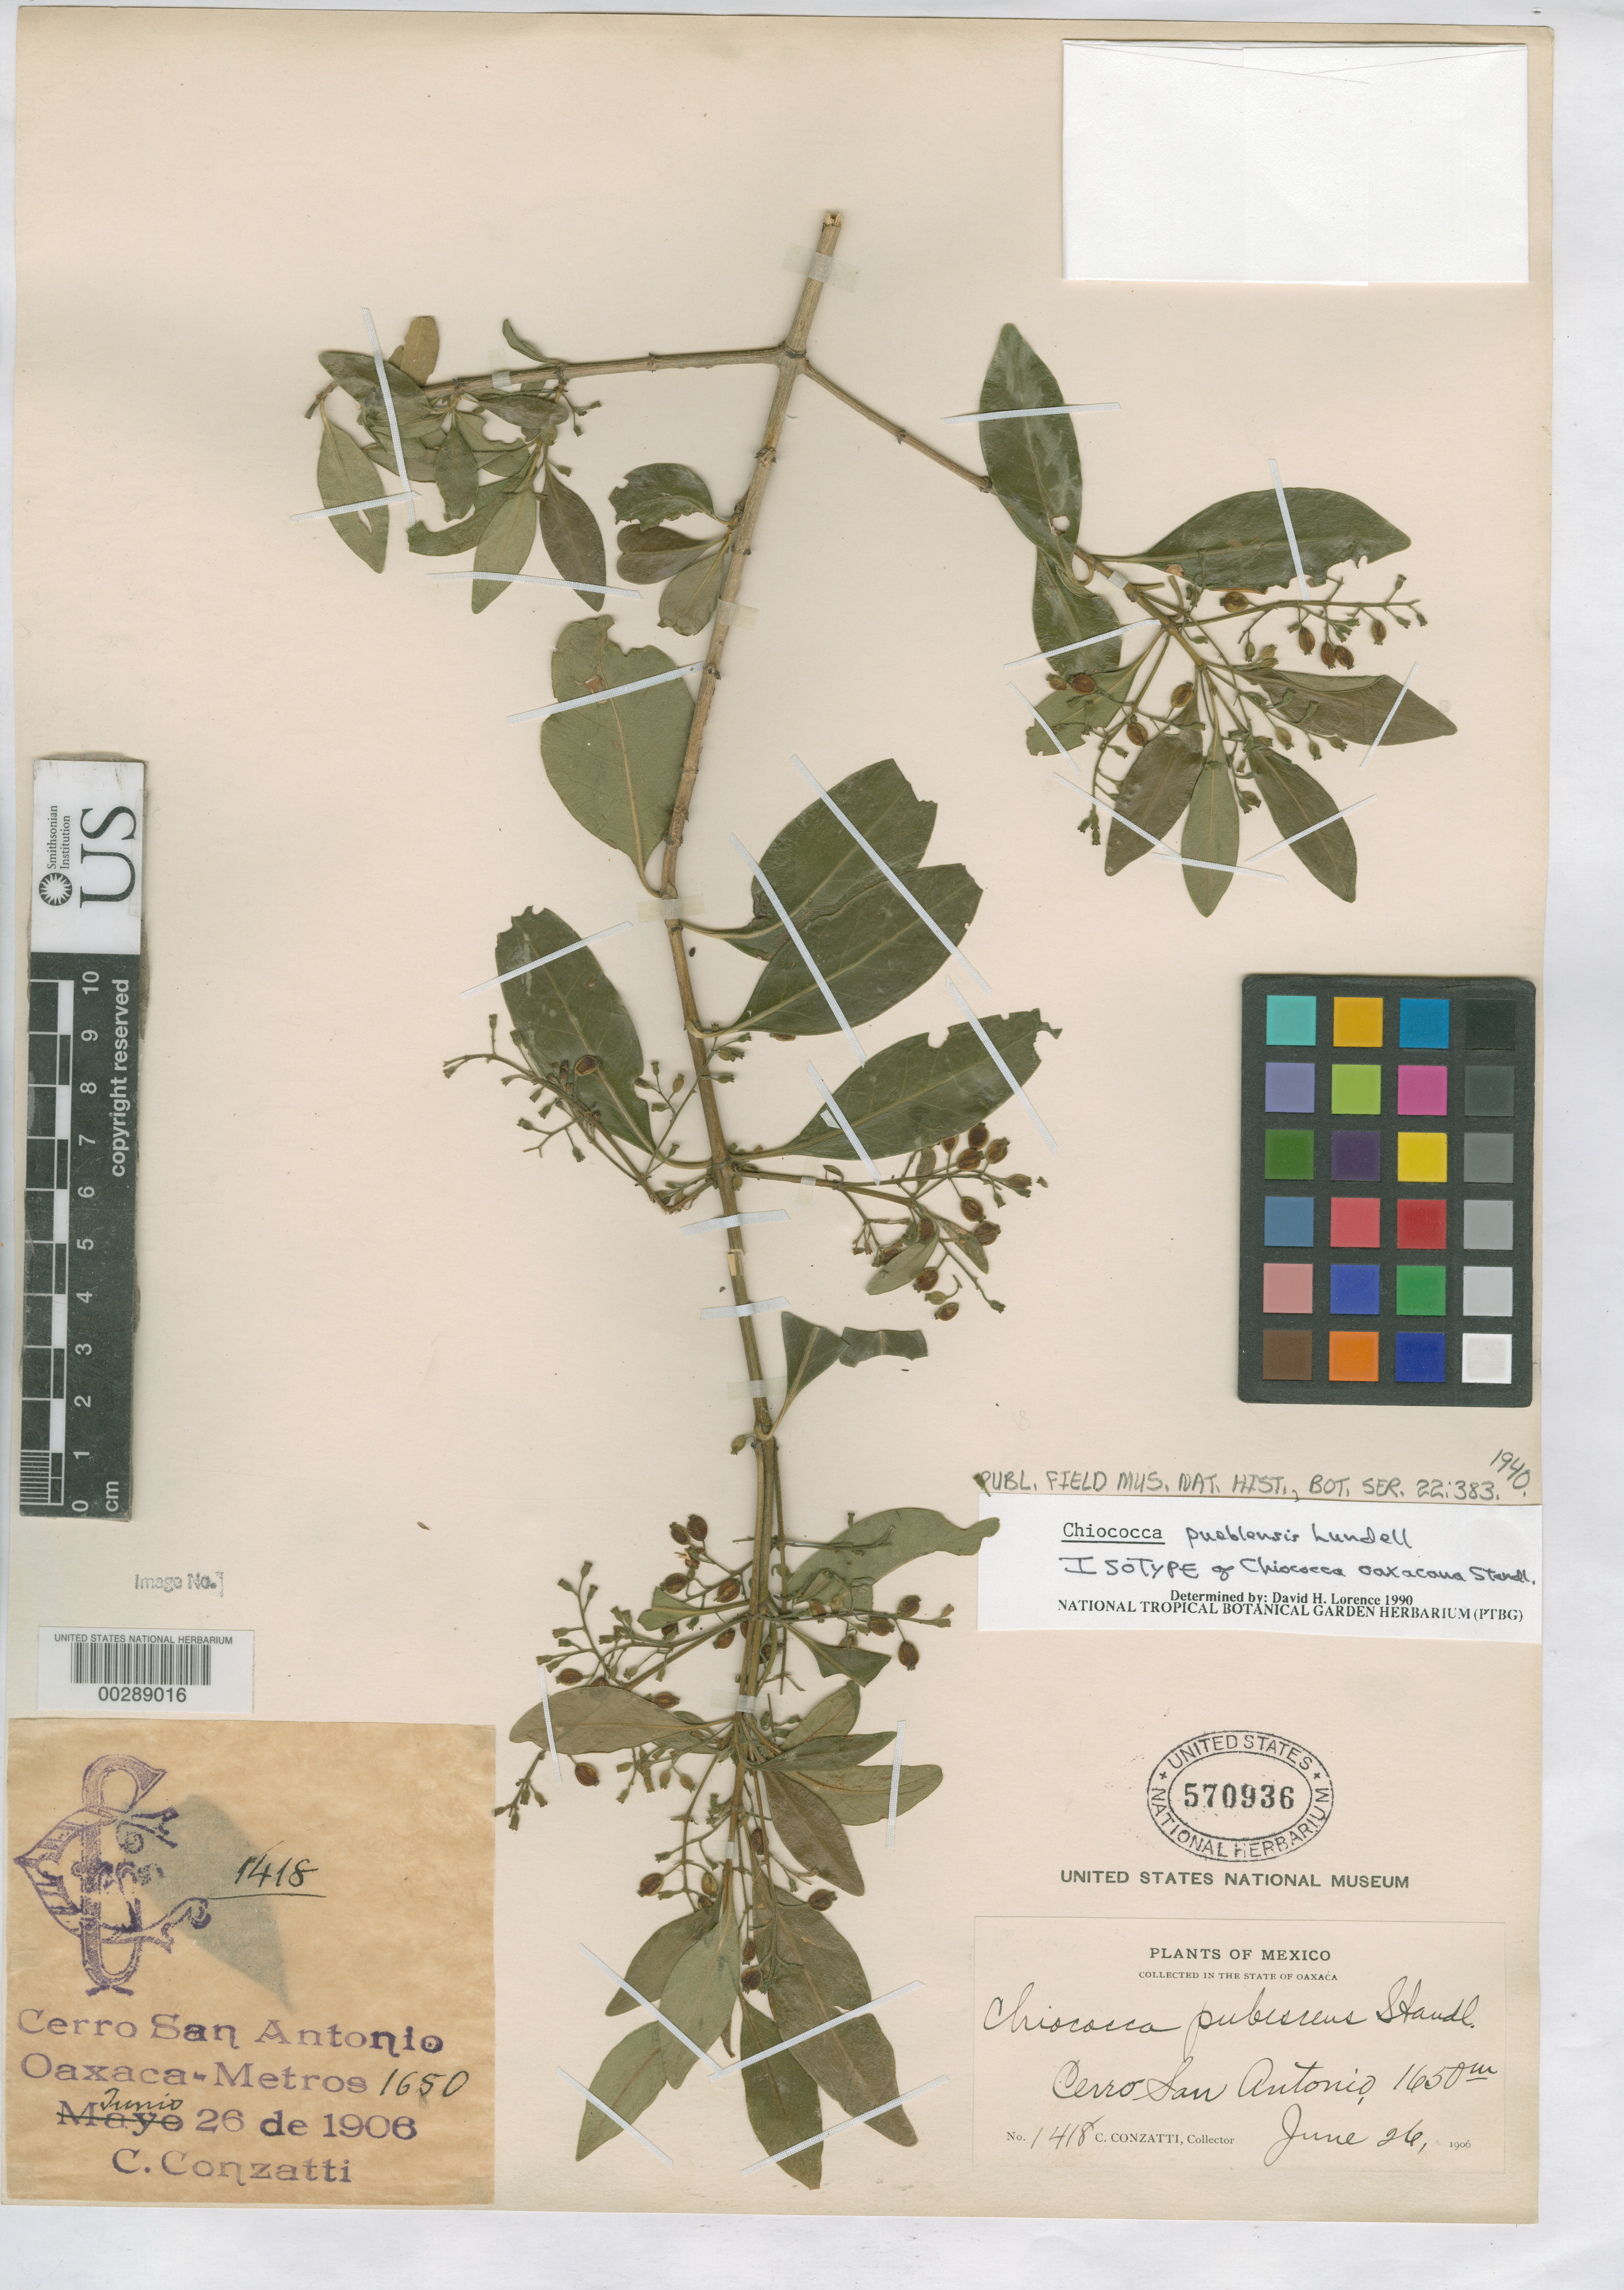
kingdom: Plantae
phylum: Tracheophyta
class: Magnoliopsida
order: Gentianales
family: Rubiaceae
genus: Chiococca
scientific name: Chiococca oaxacana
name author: Standl.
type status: Isotype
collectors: C. Conzatti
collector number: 1418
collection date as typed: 26 Jun 1906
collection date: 1906-06-26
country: Mexico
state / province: Oaxaca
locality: Cerro San Antonio.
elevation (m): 1650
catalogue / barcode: US 570936